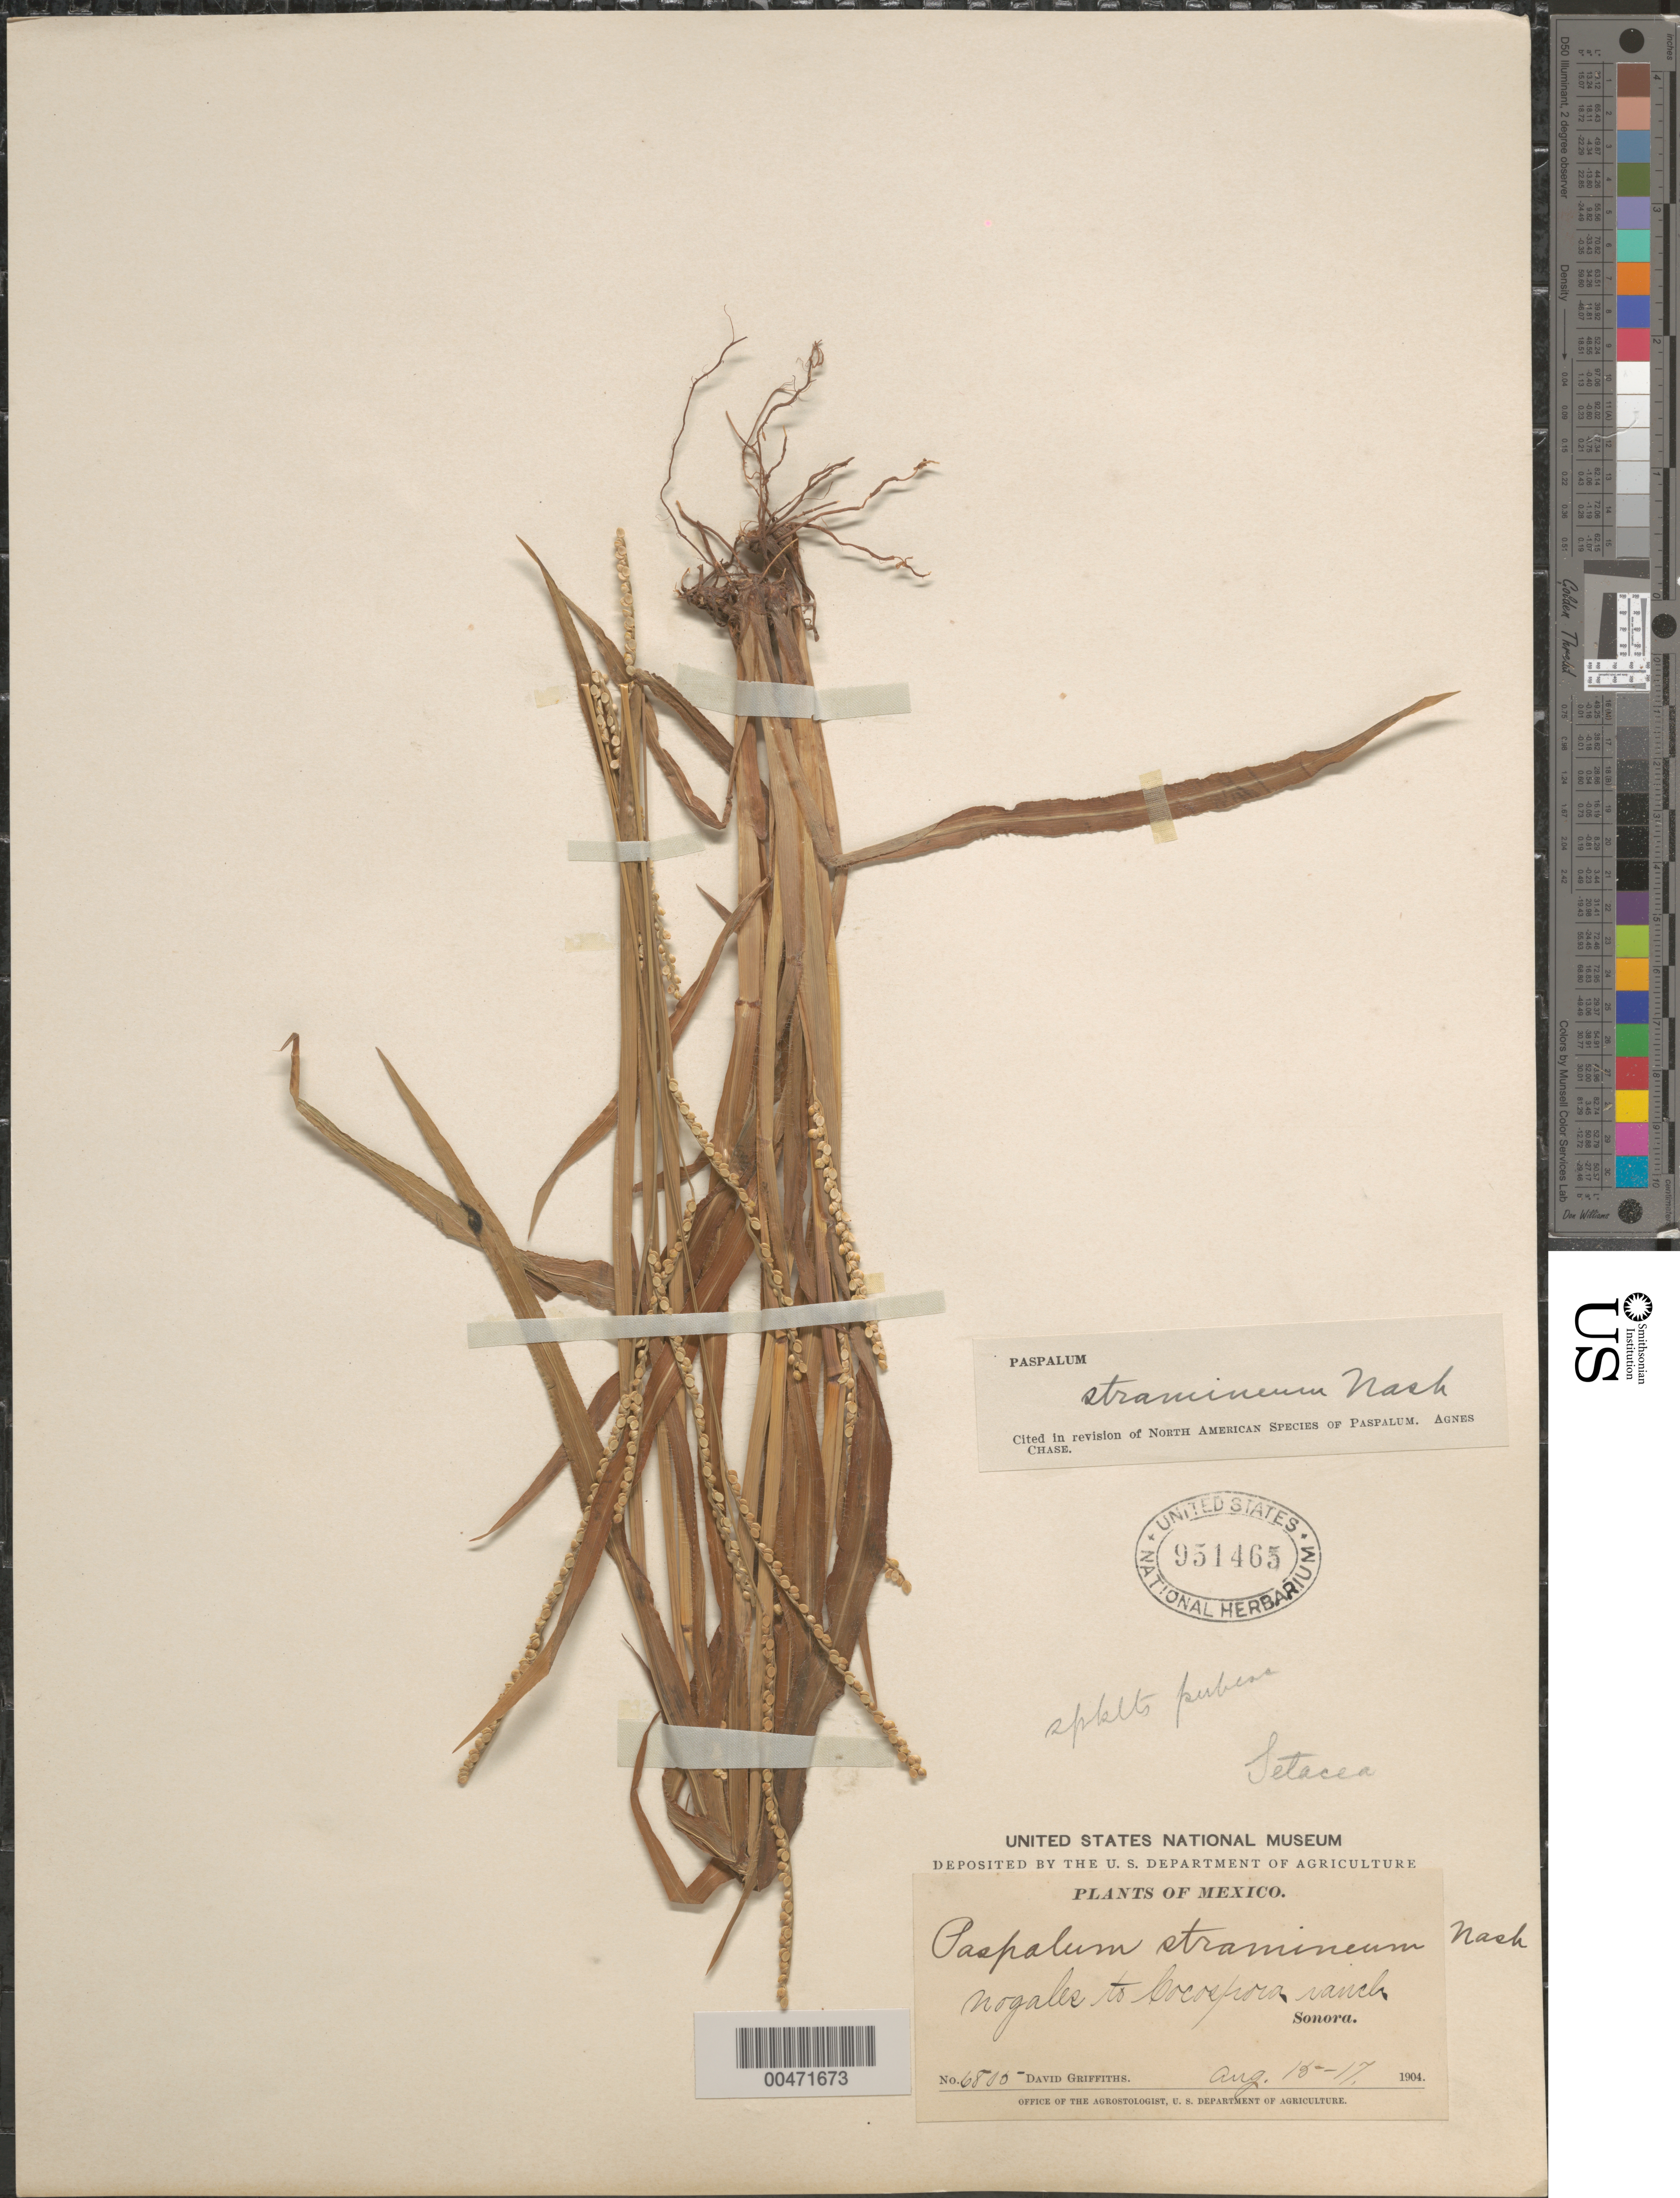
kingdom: Plantae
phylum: Tracheophyta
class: Liliopsida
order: Poales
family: Poaceae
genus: Paspalum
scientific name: Paspalum setaceum var. stramineum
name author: (Nash) D.J. Banks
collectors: D. Griffiths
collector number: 6805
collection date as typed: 15 Aug 1904 to 17 Aug 1904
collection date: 1904-08-15/1904-08-17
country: Mexico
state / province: Sonora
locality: Nogales to Cocospora ranch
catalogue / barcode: US 951465